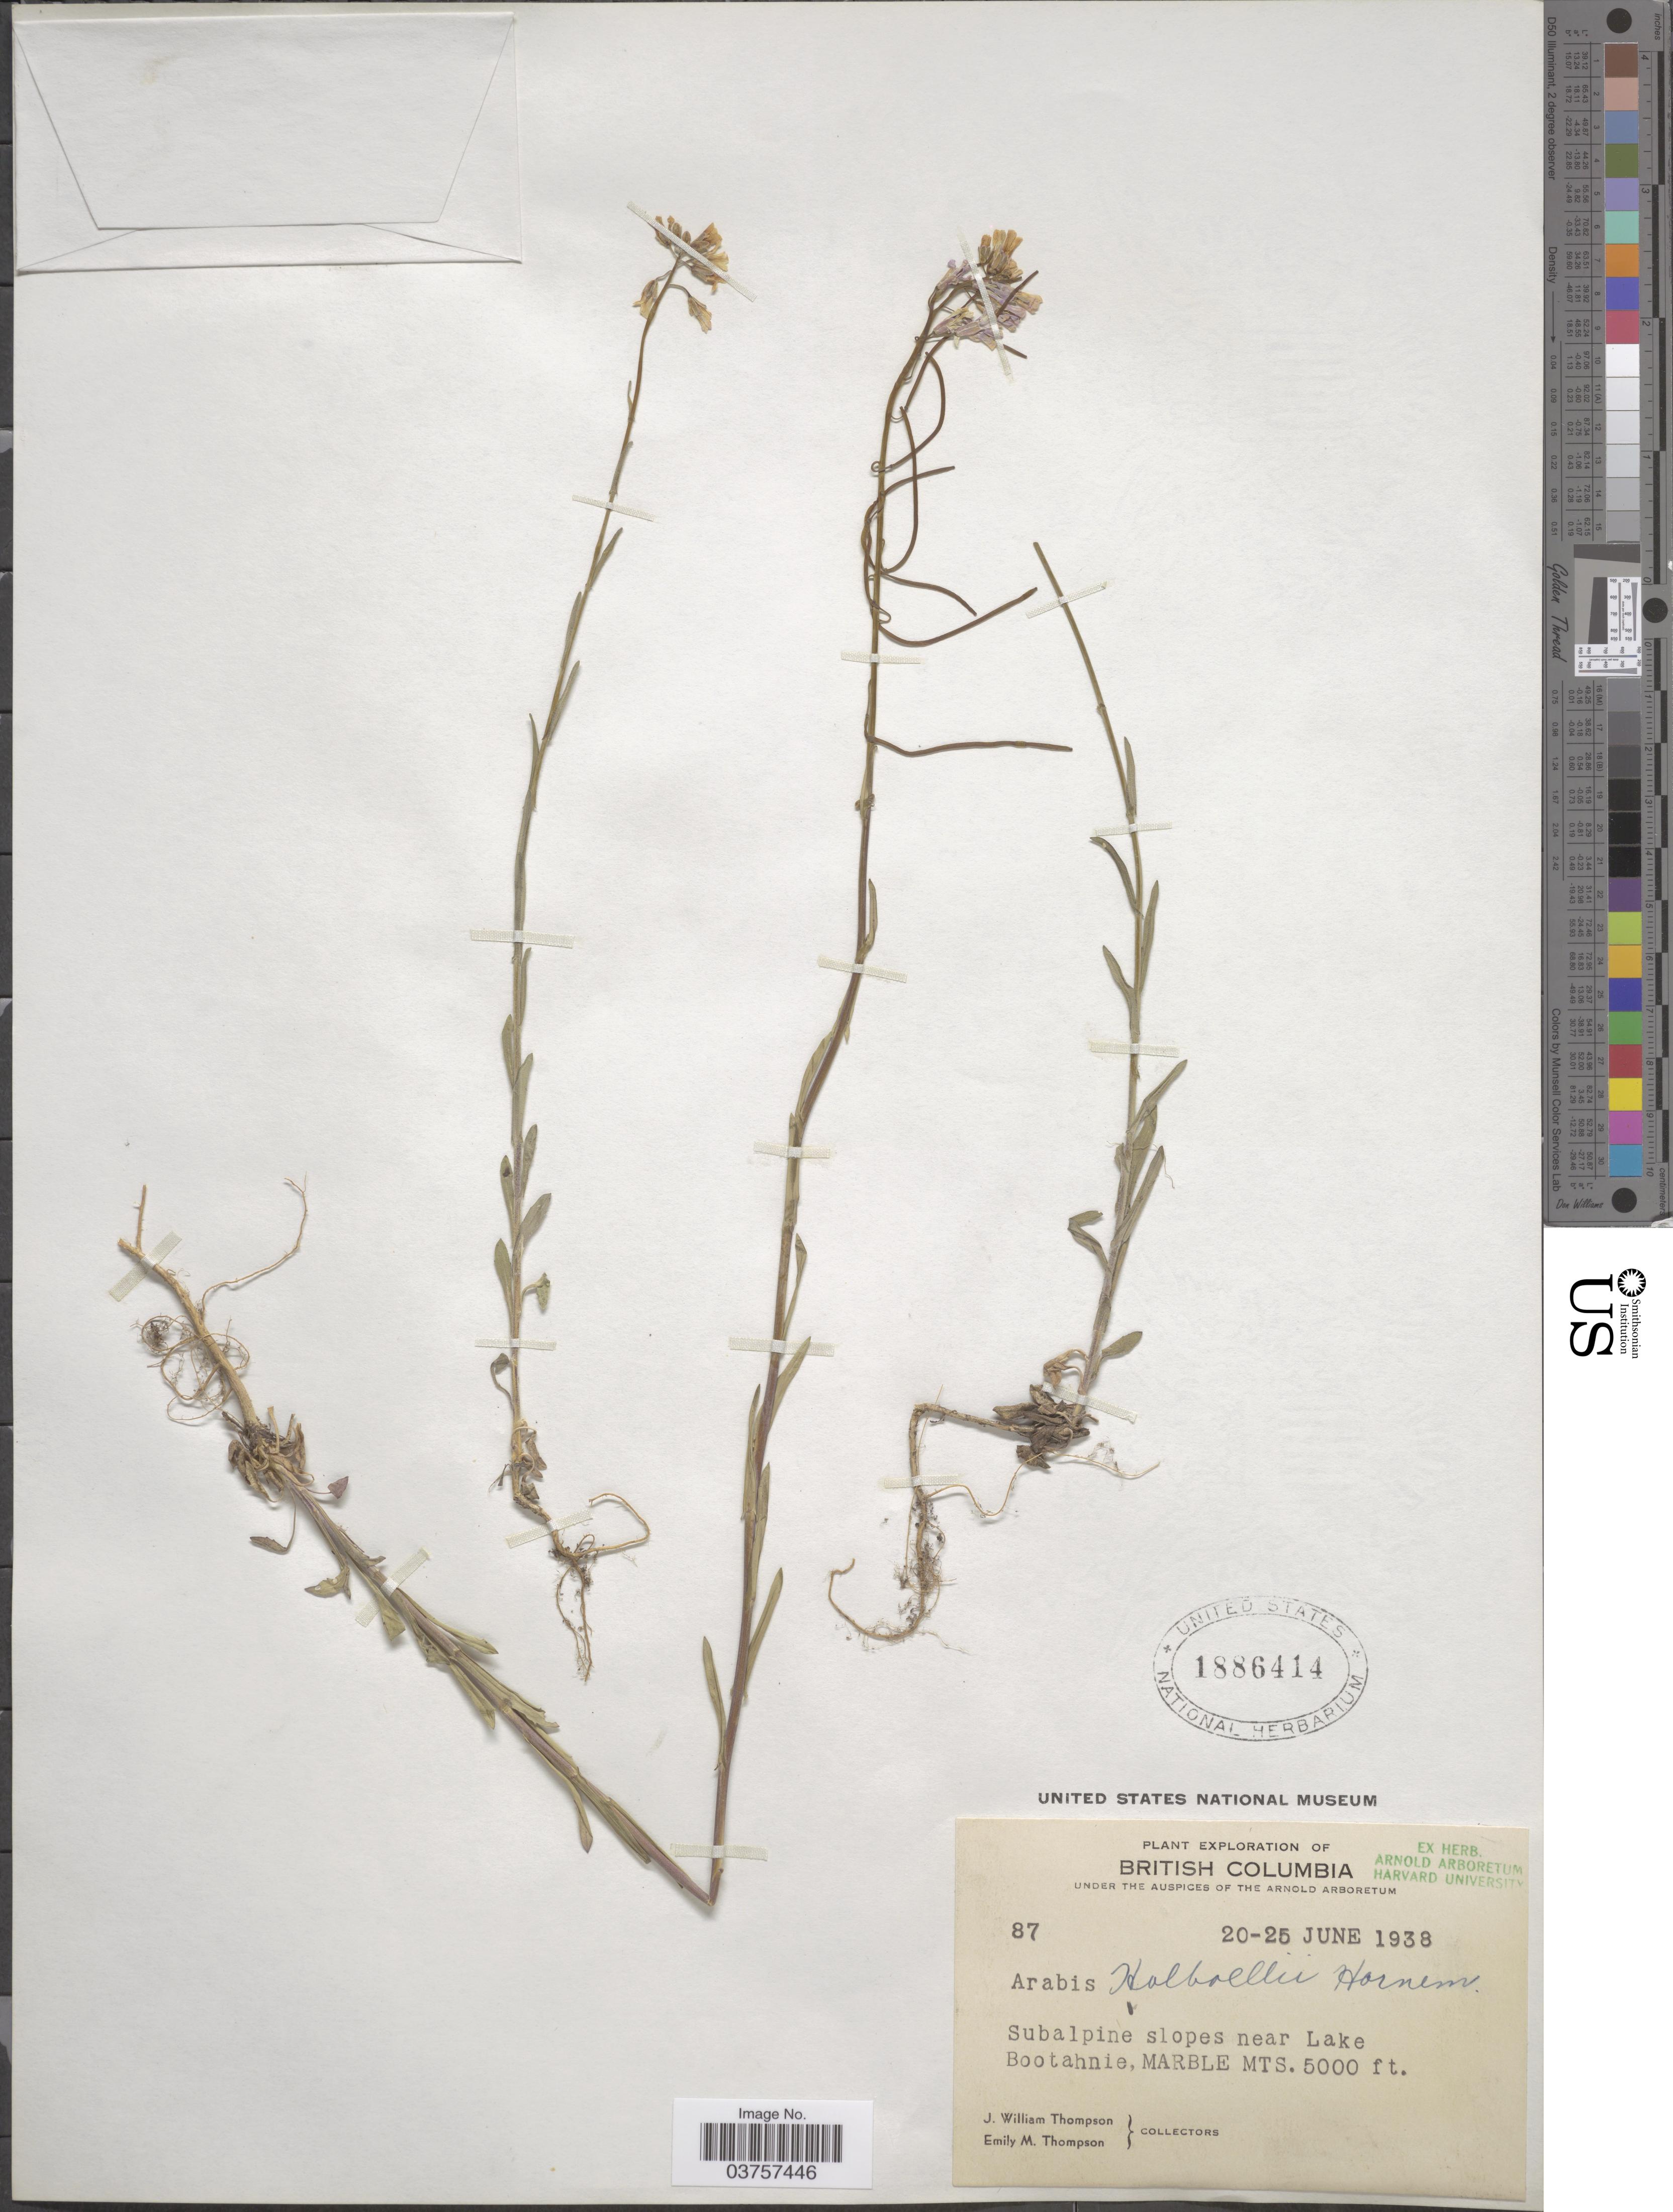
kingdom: Plantae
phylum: Tracheophyta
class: Magnoliopsida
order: Brassicales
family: Brassicaceae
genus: Arabis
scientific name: Arabis holboellii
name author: Hornem.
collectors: J. W. Thompson & E. M. Thompson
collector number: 87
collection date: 1938-06-20/1938-06-25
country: Canada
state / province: British Columbia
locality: Subalpine slopes near Lake Bootahnie, Marble Mts.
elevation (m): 1524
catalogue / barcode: US 1886414